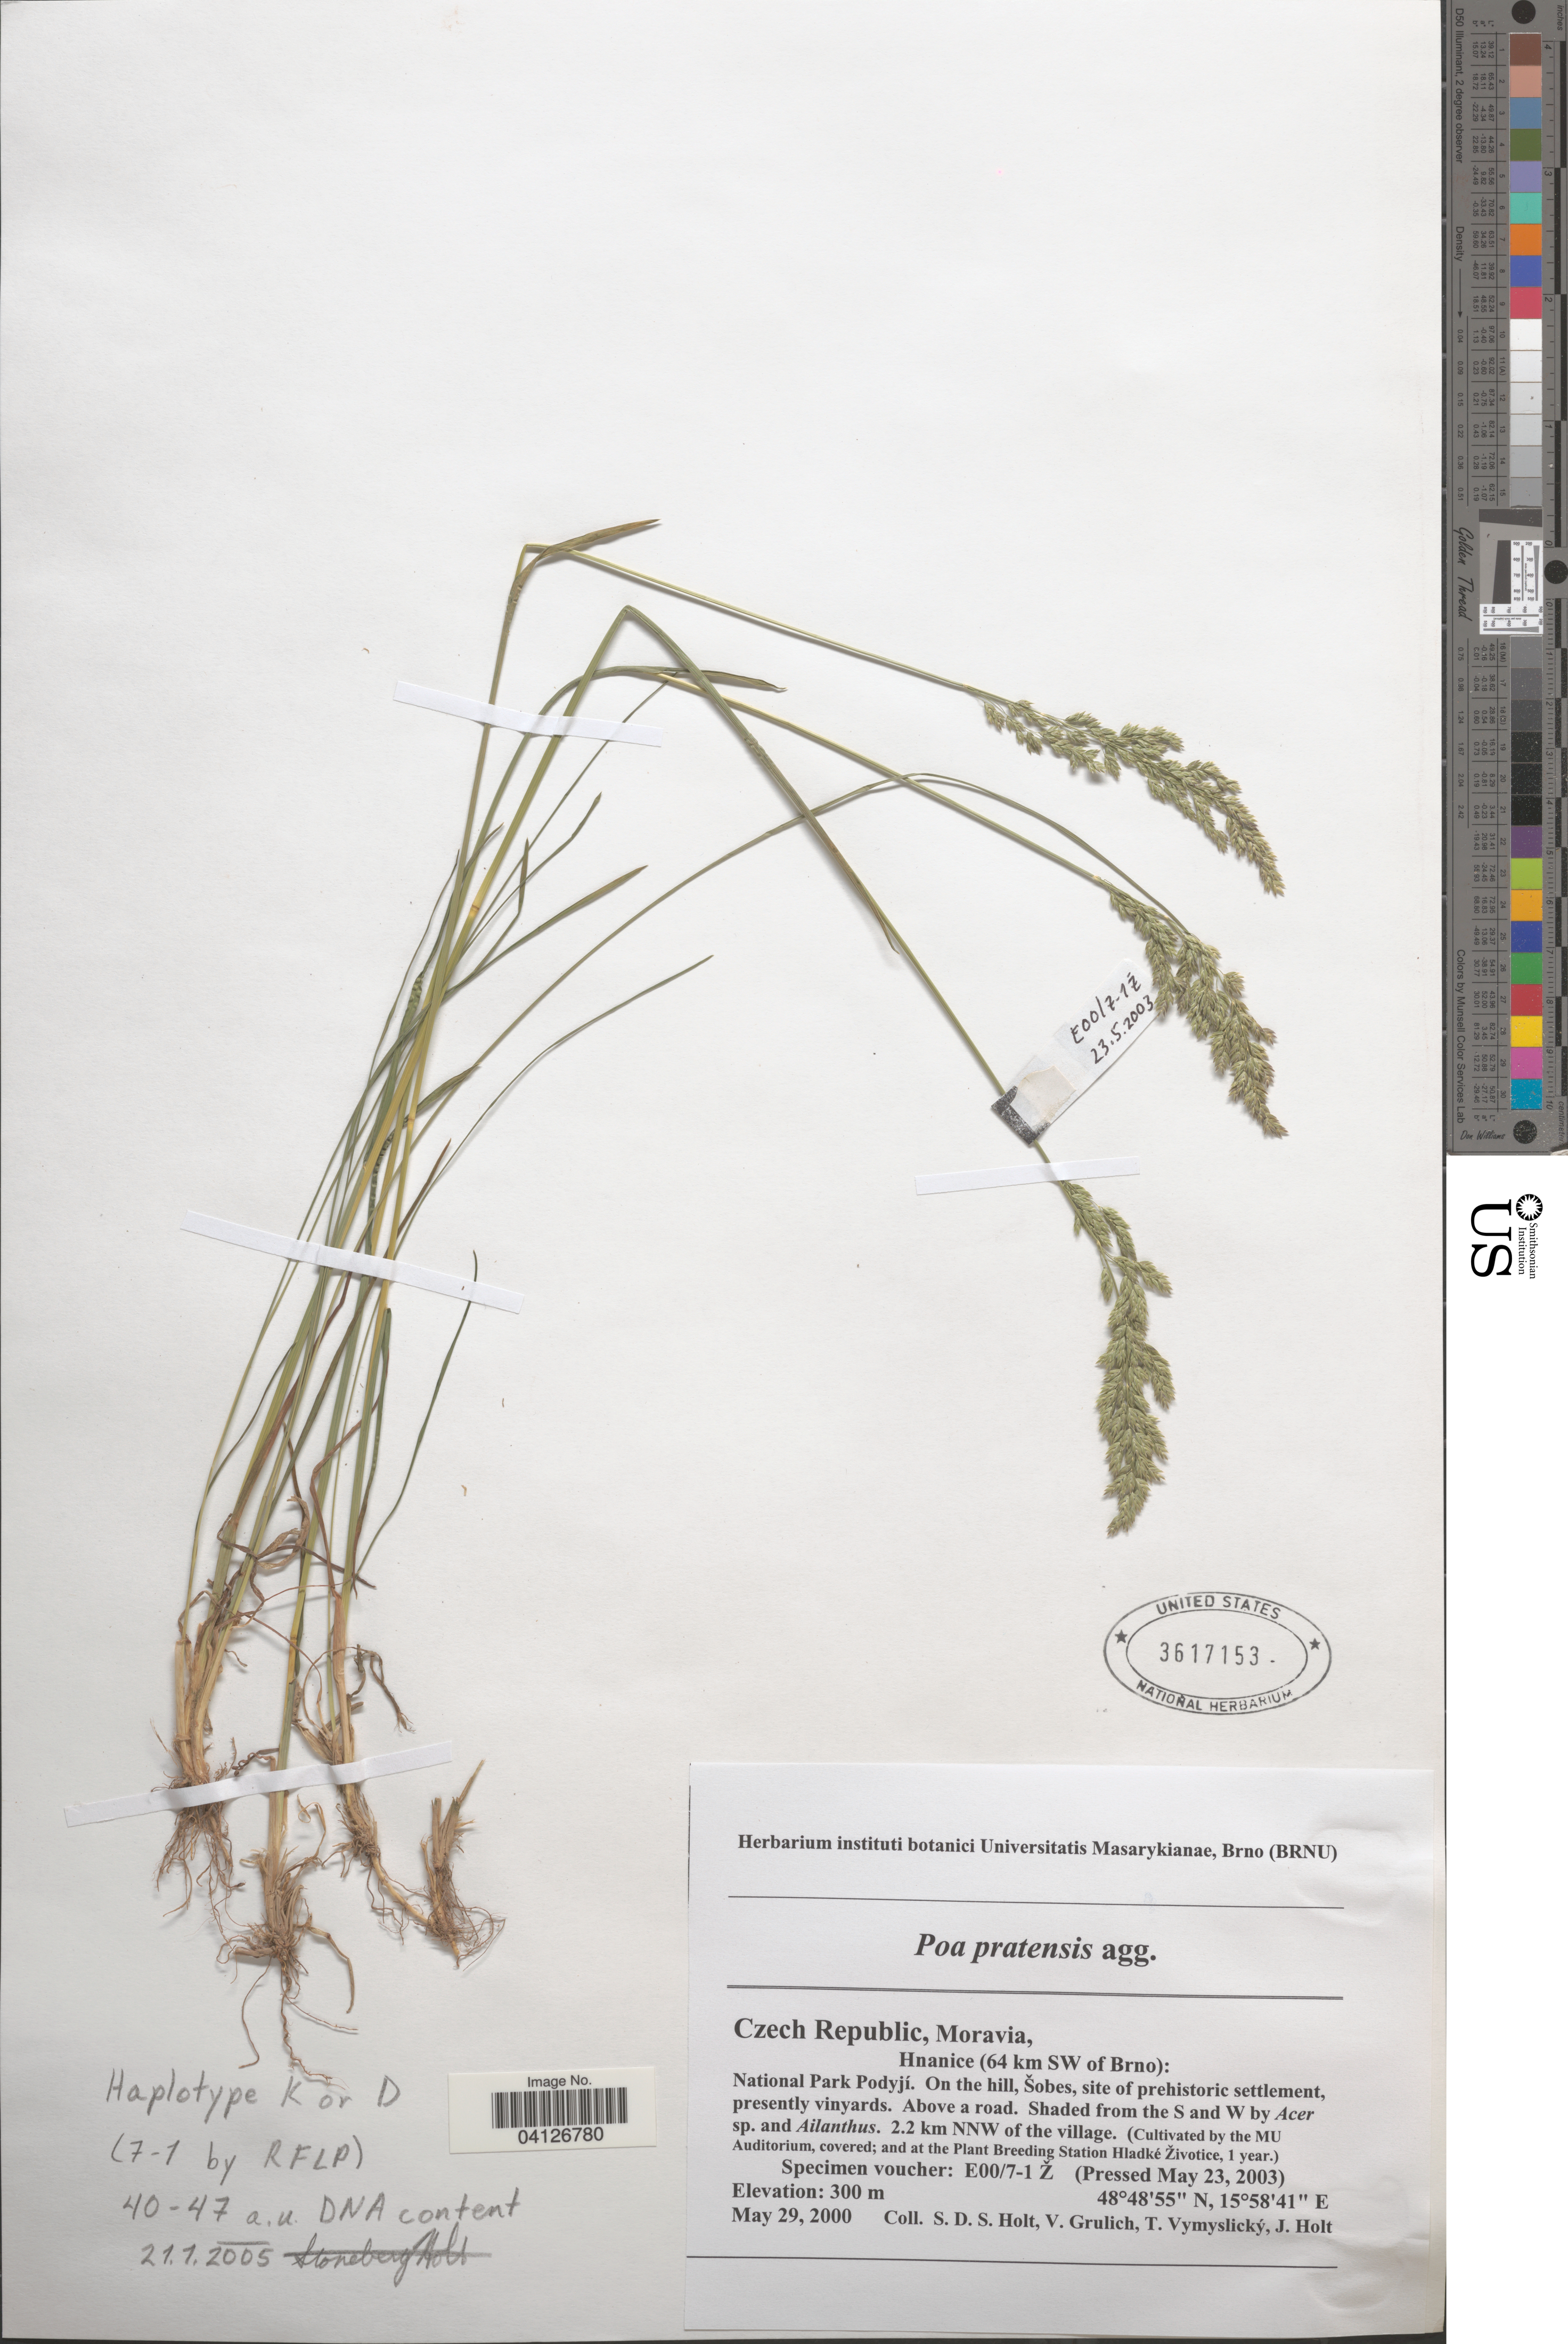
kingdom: Plantae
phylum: Tracheophyta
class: Liliopsida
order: Poales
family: Poaceae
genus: Poa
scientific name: Poa pratensis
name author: L.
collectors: Ex herb. instituti botanici Universitatis Masarykianae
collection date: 2003-05-23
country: Czechia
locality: (Cultivated by the MU Auditorium, covered; and at the Plant Breeding Station Hladké Životice, 1 year.).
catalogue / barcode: US 3617153